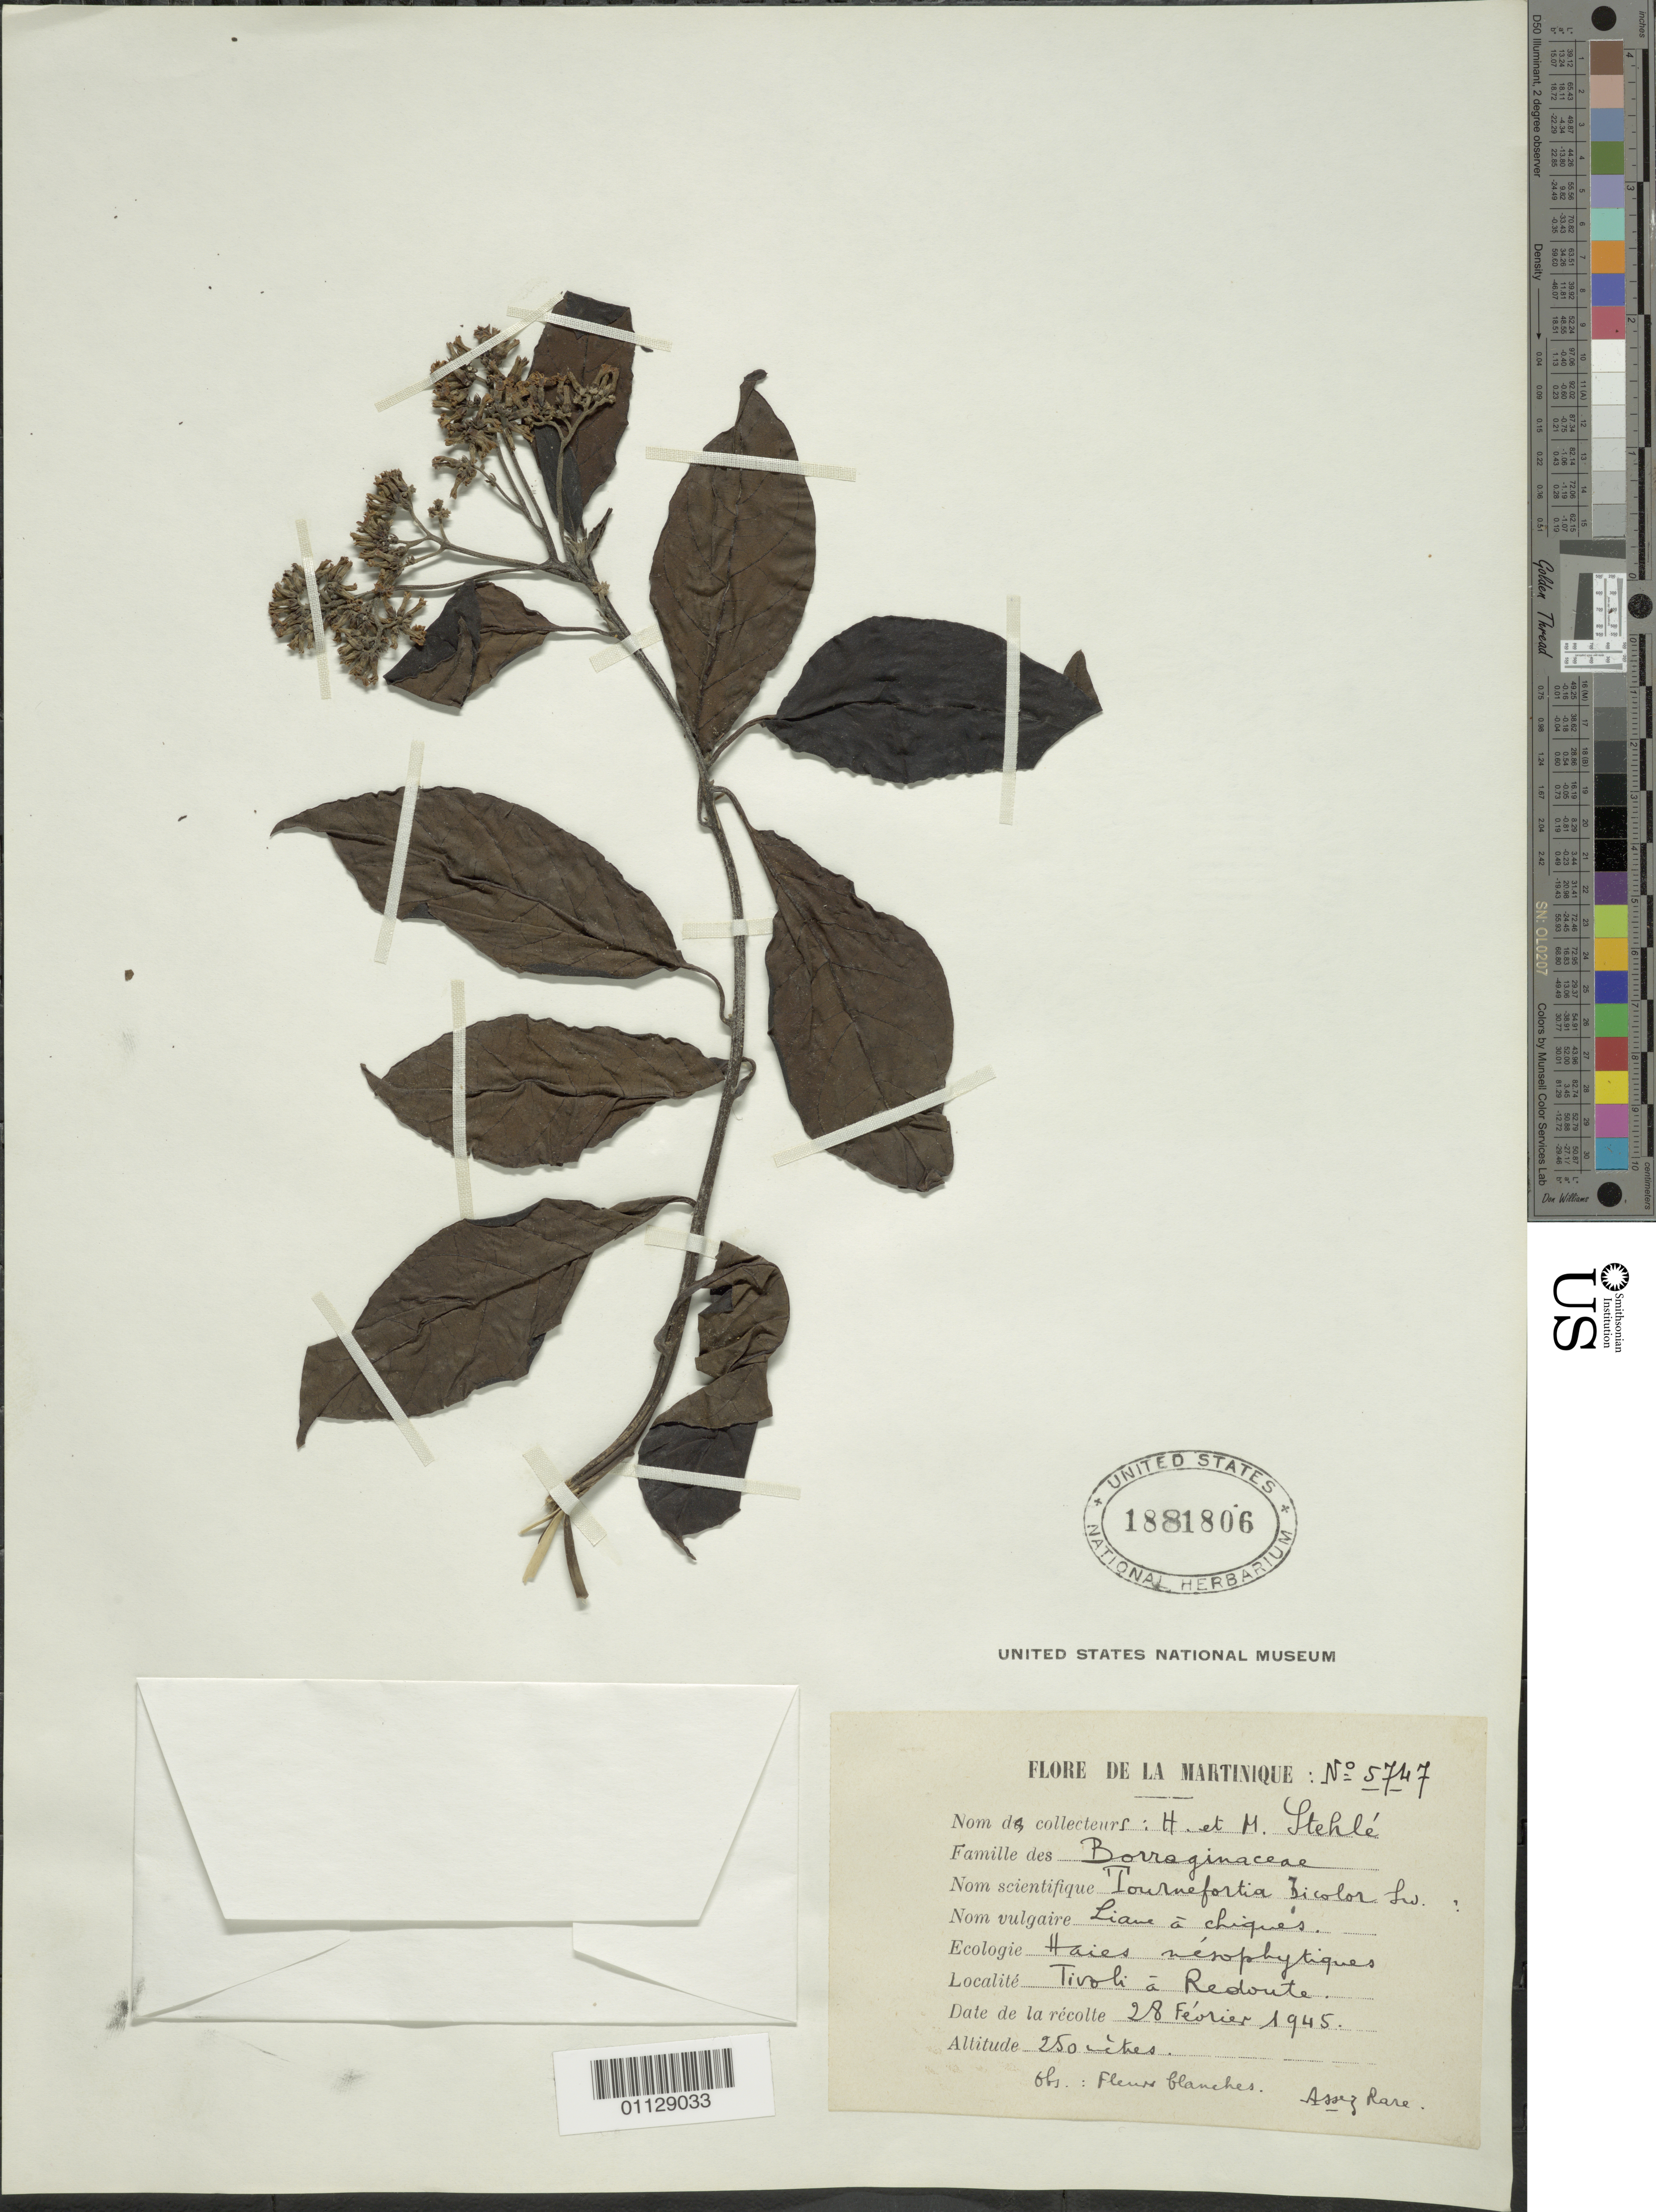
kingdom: Plantae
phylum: Tracheophyta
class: Magnoliopsida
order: Boraginales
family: Heliotropiaceae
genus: Tournefortia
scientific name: Tournefortia bicolor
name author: Sw.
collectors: H. Stehlé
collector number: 5747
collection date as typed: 28 Feb 1945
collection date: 1945-02-28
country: Martinique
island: Martinique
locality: Tivoli s Redoute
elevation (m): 250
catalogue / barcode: US 1881806